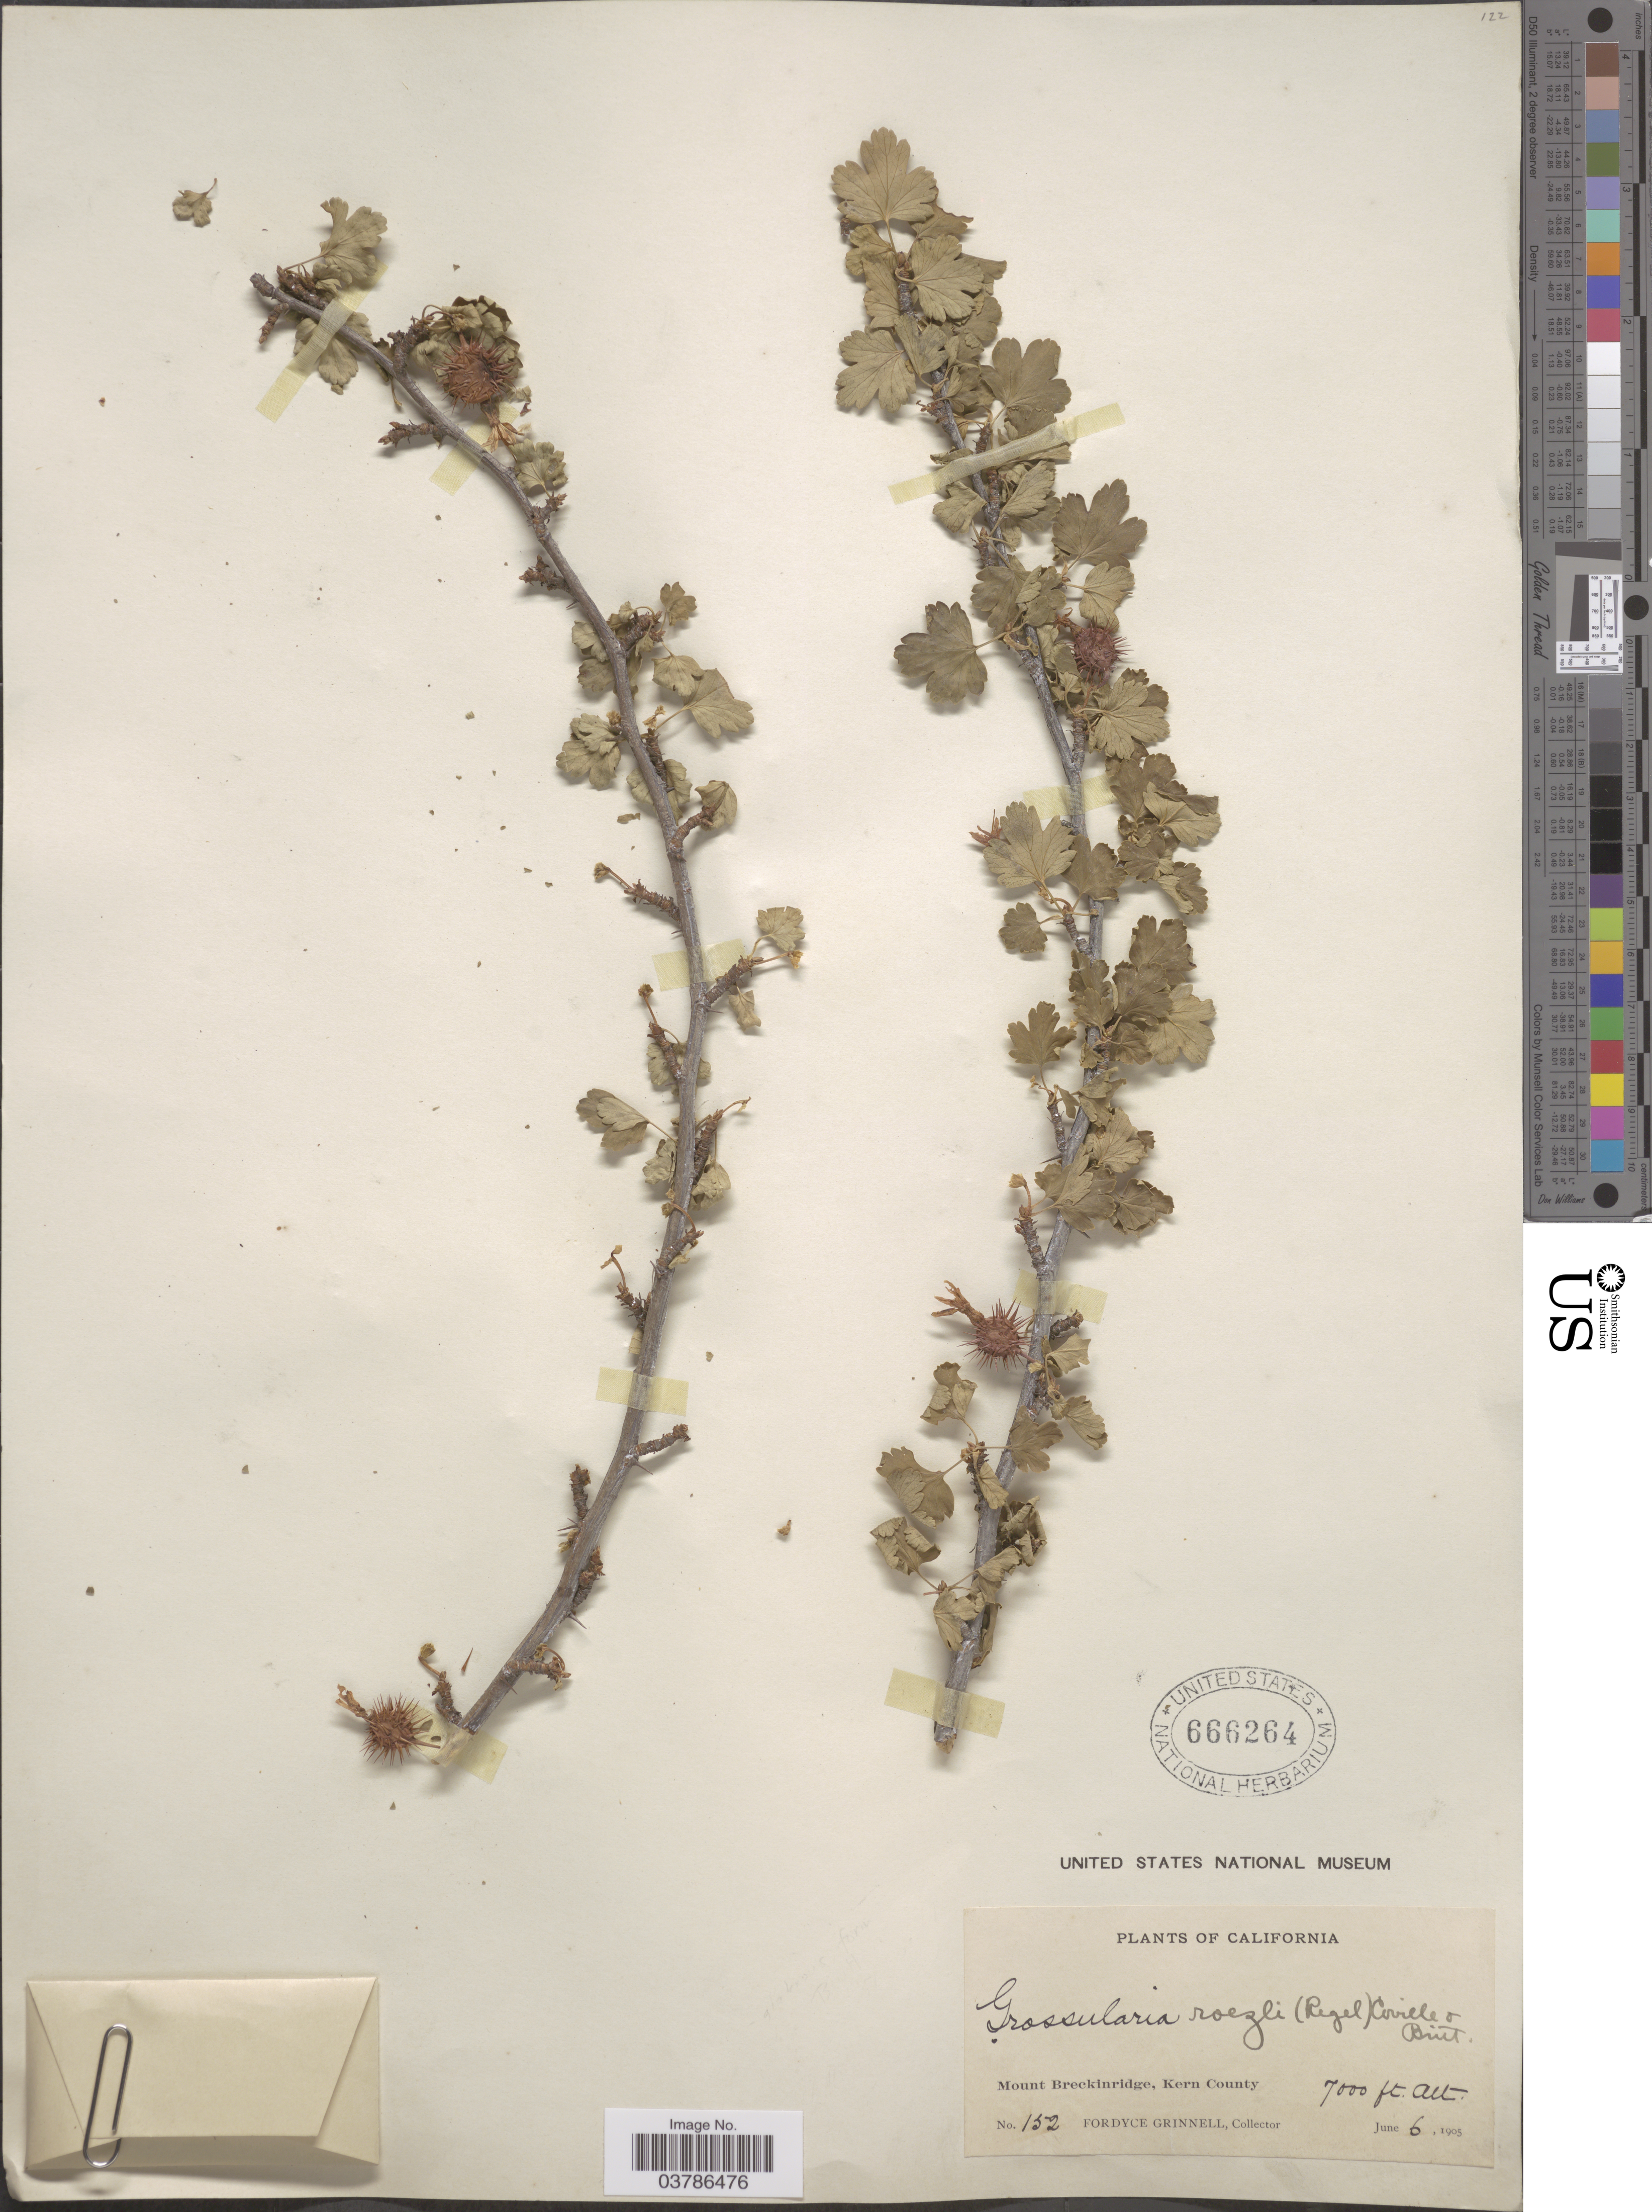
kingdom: Plantae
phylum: Tracheophyta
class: Magnoliopsida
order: Saxifragales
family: Grossulariaceae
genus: Ribes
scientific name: Ribes roezlii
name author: Regel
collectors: F. Grinnell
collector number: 152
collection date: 1905-06-06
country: United States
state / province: California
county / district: Kern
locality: Mount Breckinridge, Kern County.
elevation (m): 2134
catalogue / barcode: US 666264